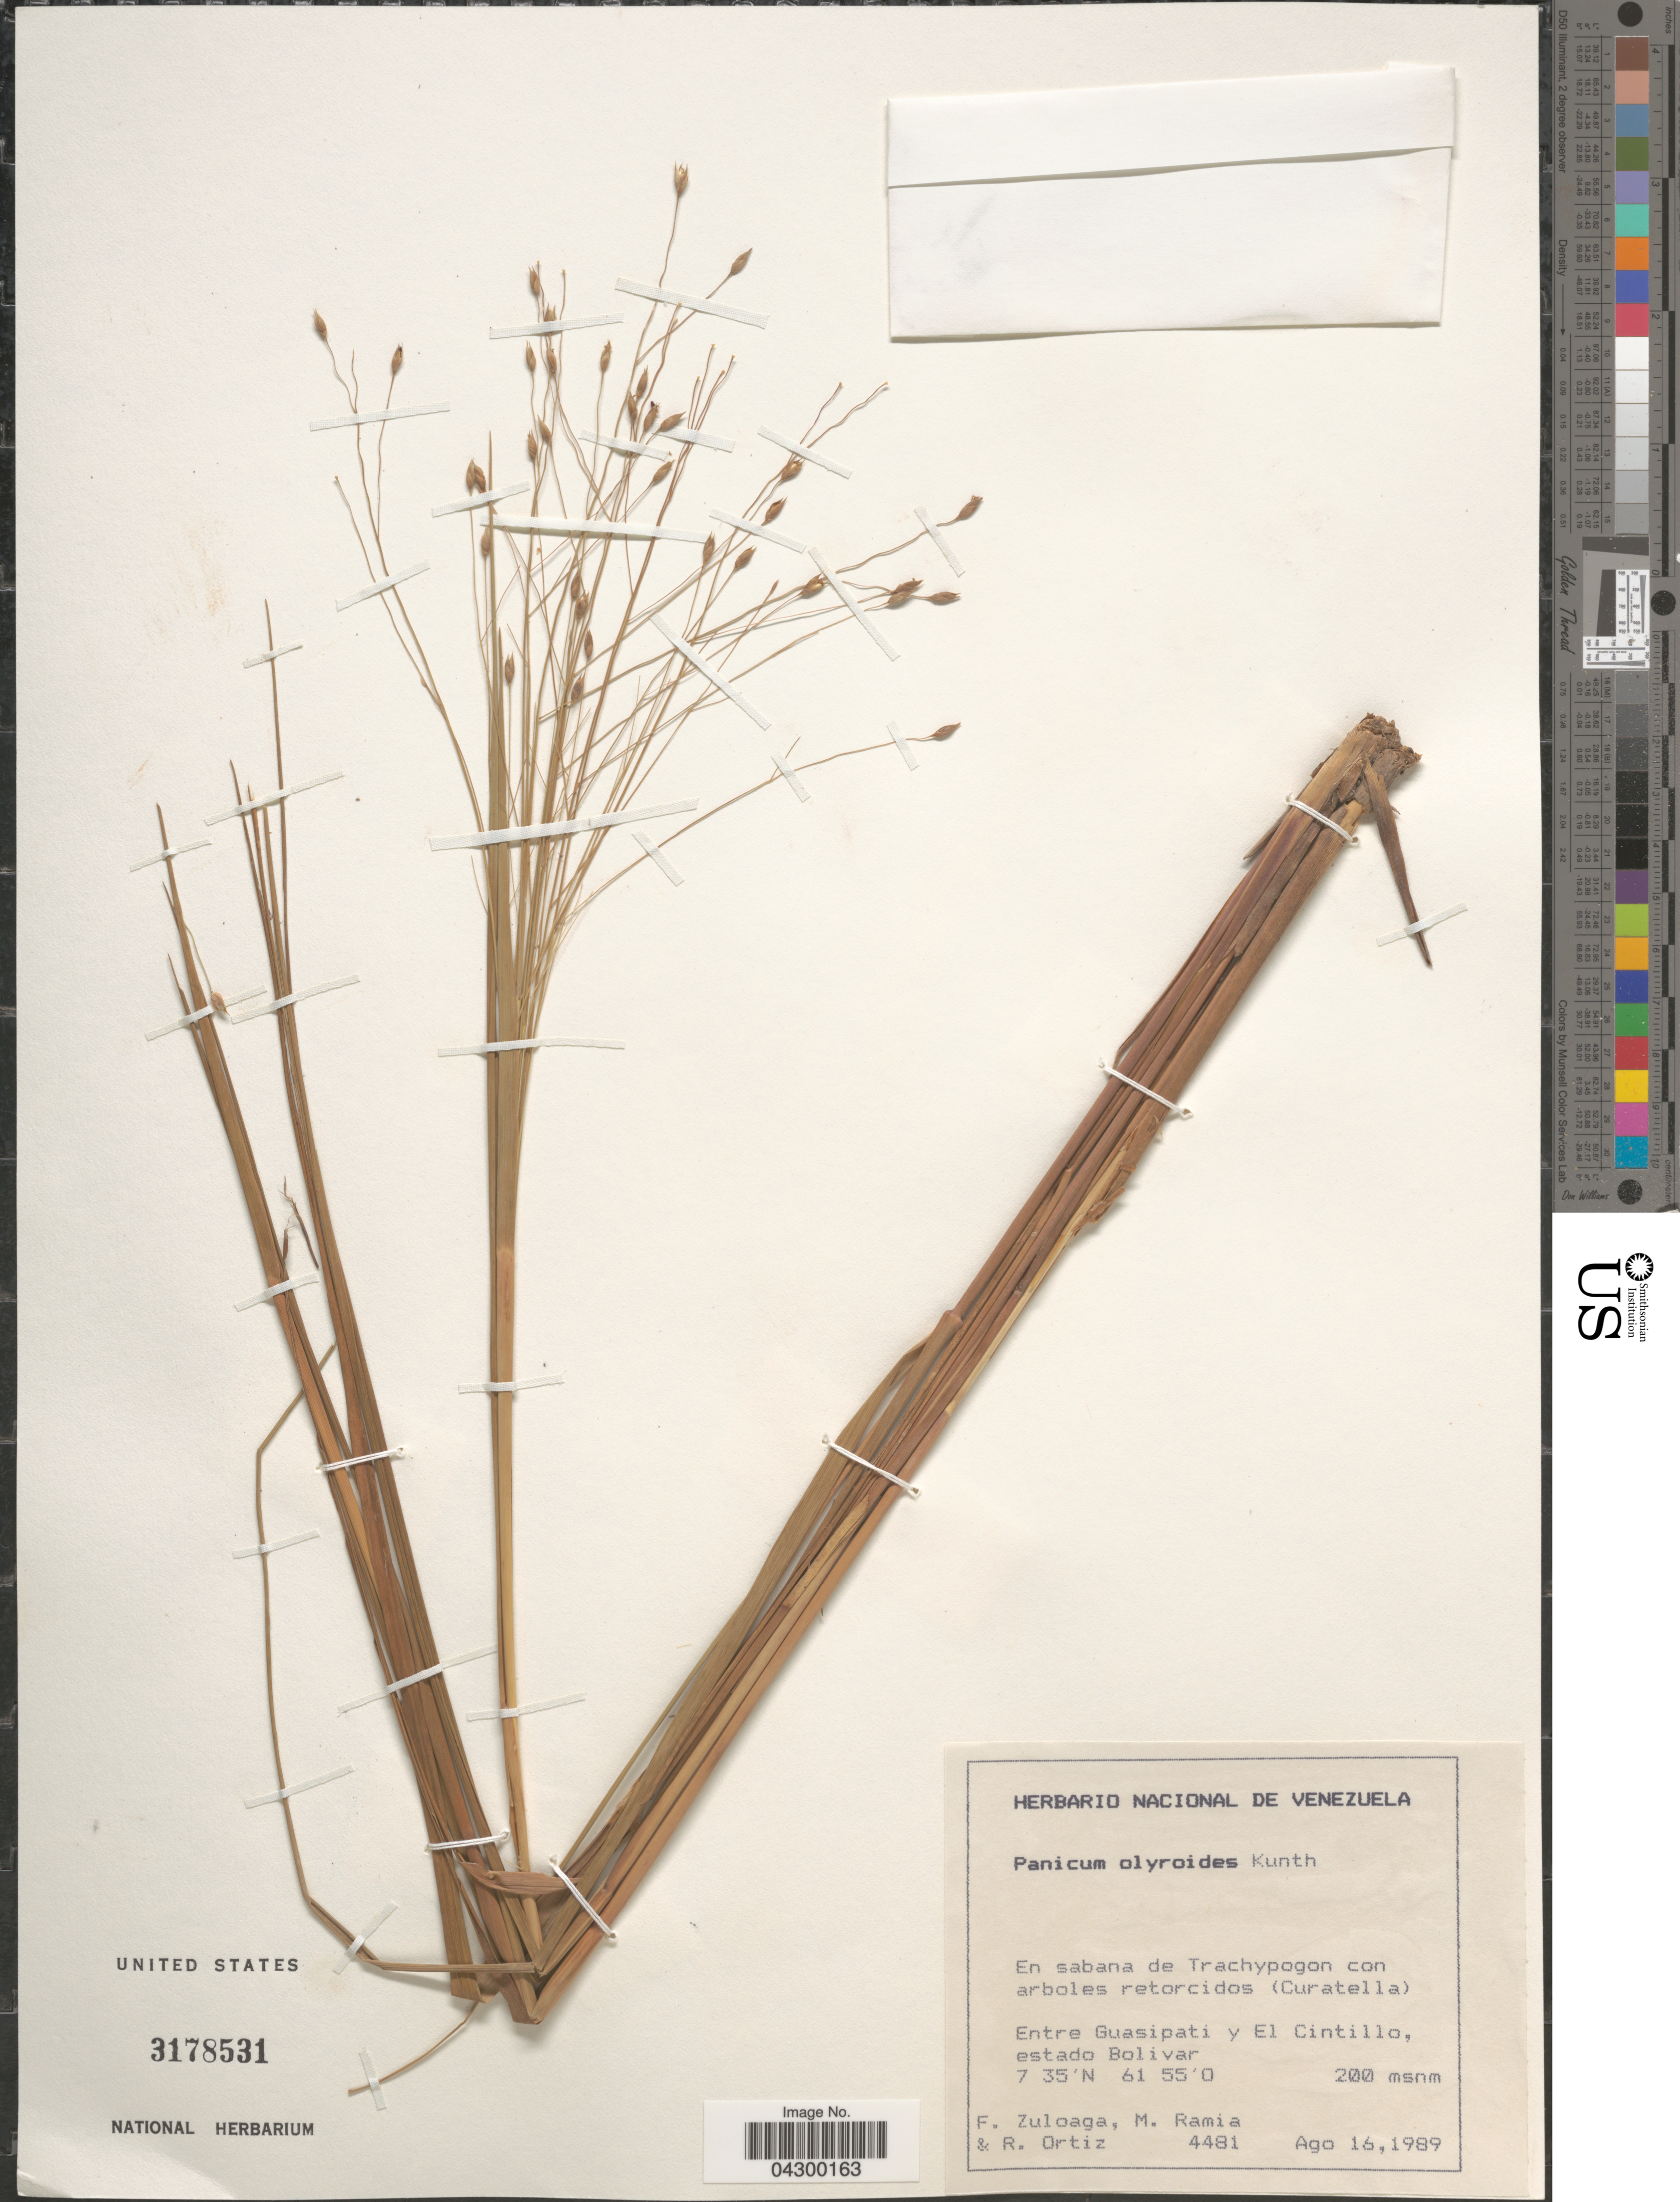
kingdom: Plantae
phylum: Tracheophyta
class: Liliopsida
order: Poales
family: Poaceae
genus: Panicum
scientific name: Panicum olyroides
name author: Kunth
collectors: F. Zuloaga, M. Ramia & R. Ortiz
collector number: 4481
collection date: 1989-08-16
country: Venezuela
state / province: Bolivar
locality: Entre Guasipati y El Cintillo.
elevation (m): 200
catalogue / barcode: US 3178531